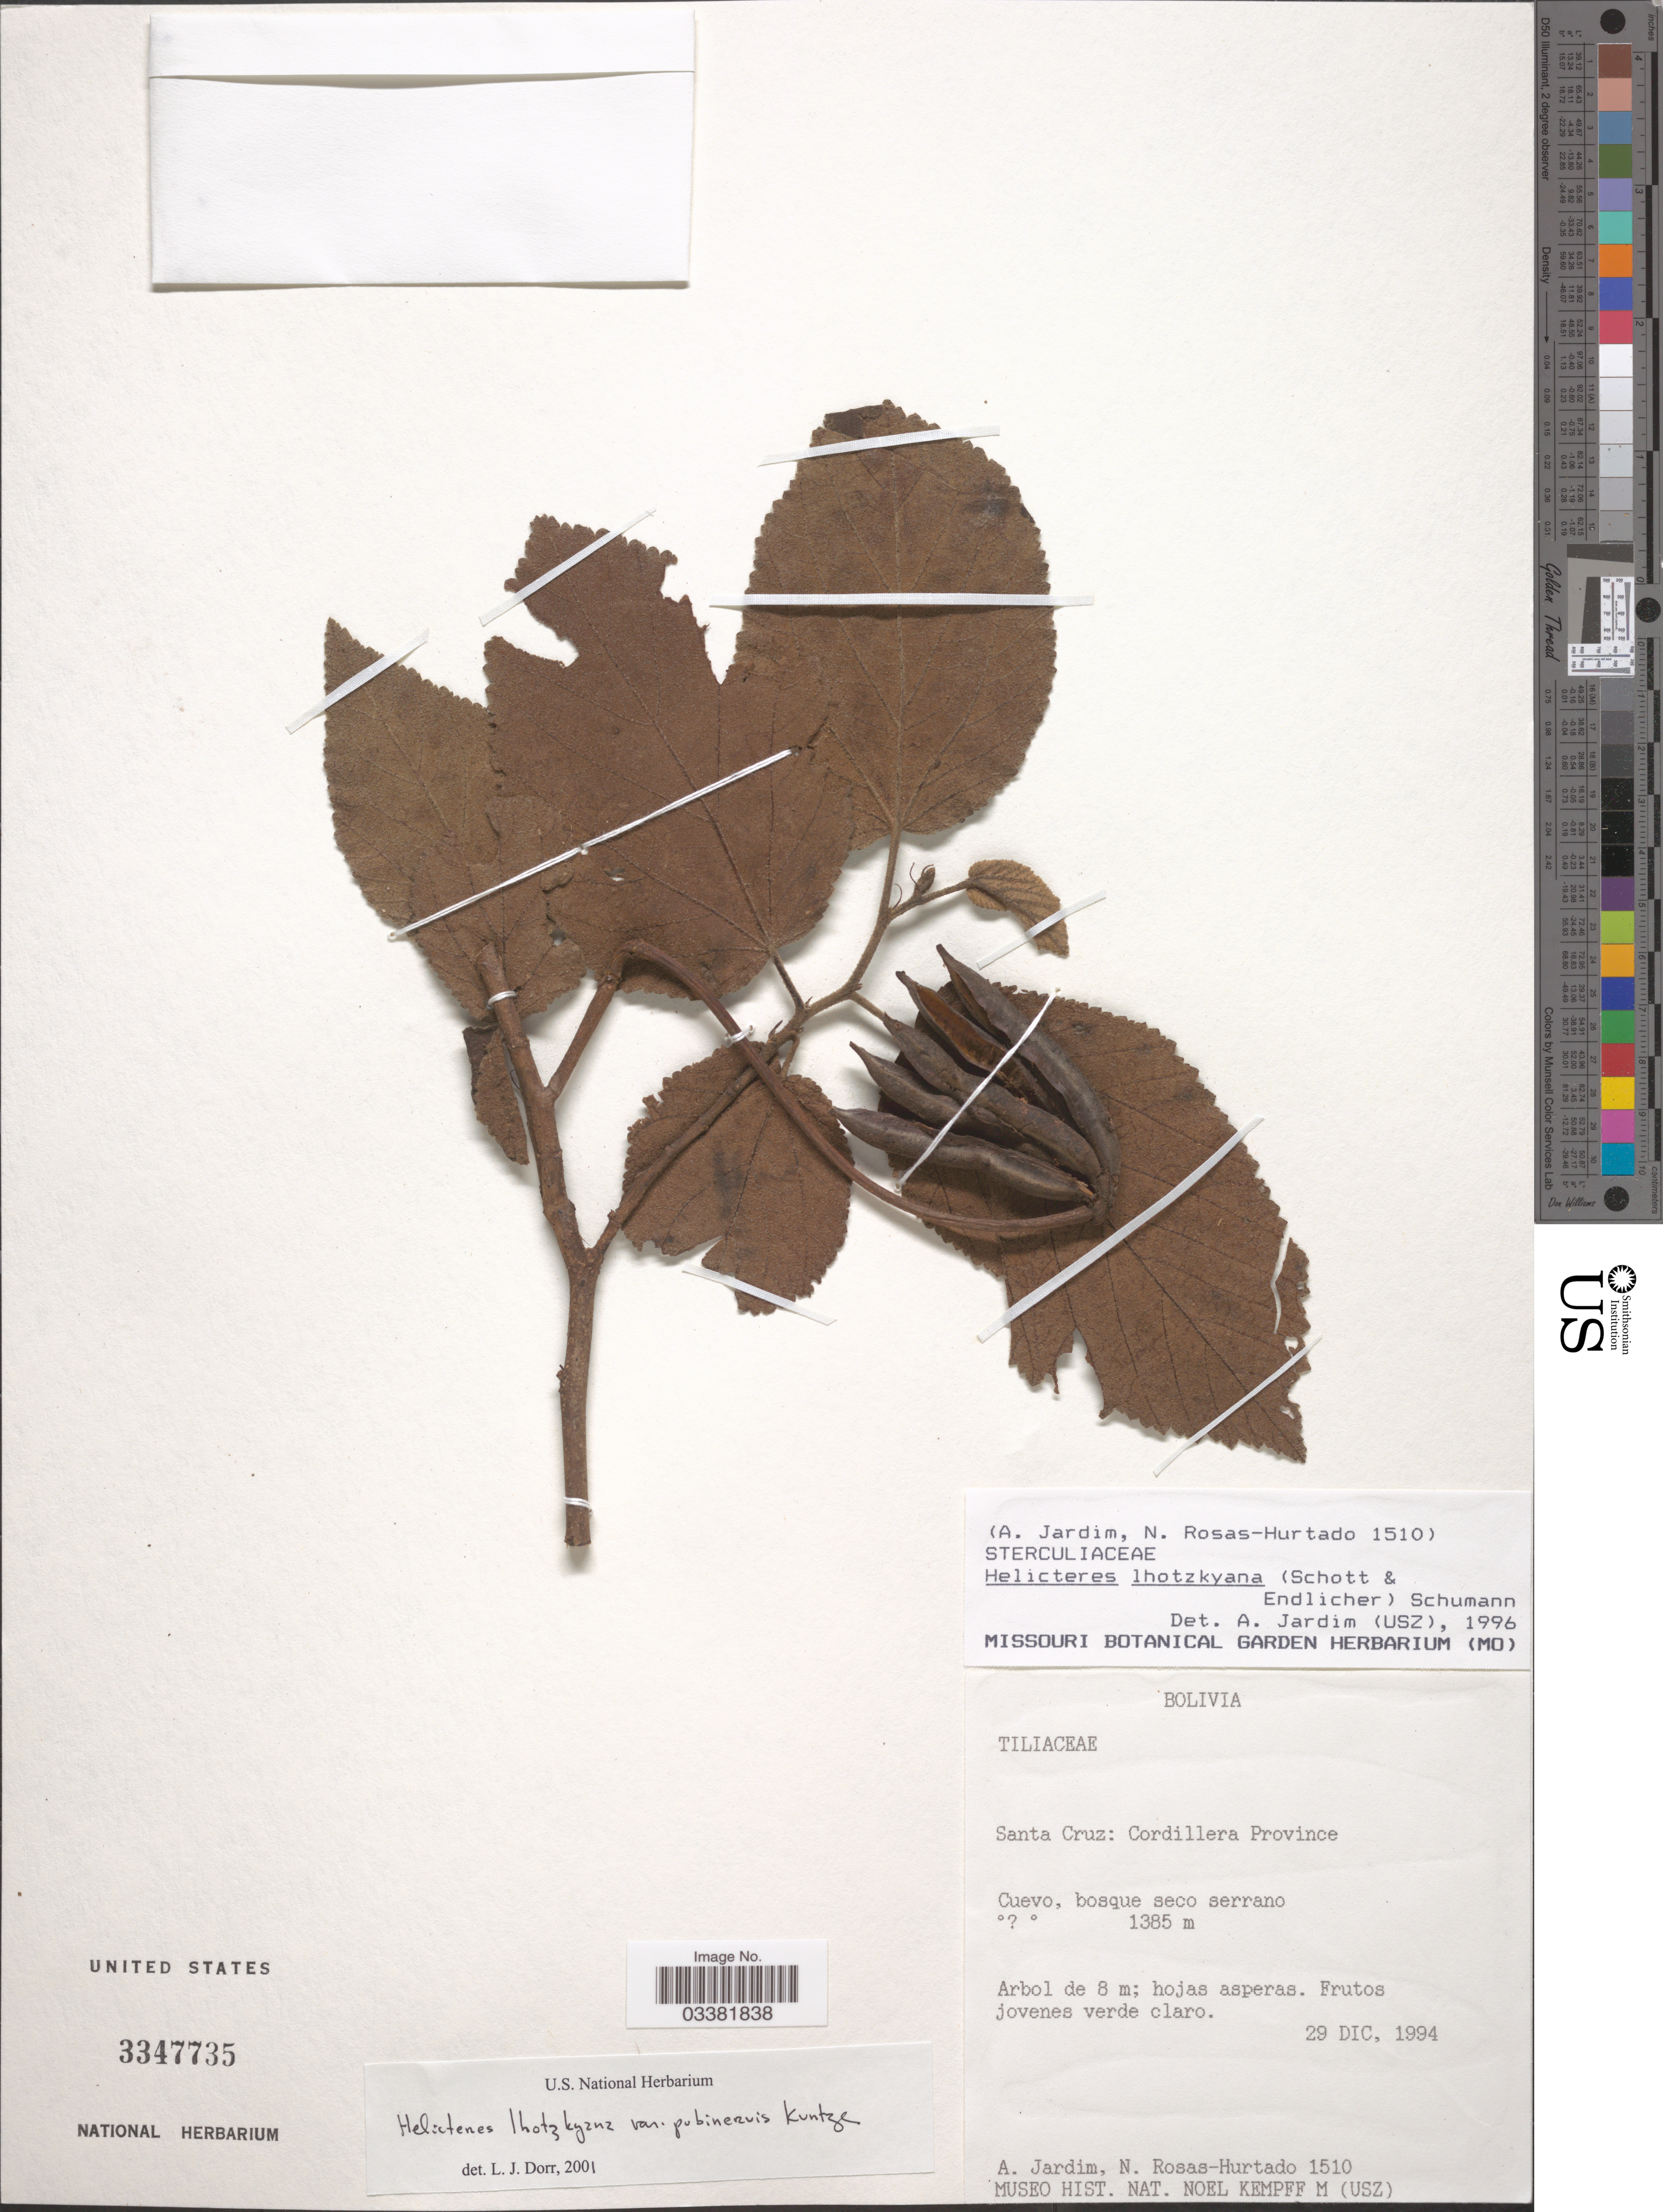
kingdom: Plantae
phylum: Tracheophyta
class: Magnoliopsida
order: Malvales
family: Malvaceae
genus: Helicteres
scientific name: Helicteres lhotzkyana var. pubinervis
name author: Kuntze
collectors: A. Jardim & N. Rosas-Hurtado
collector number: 1510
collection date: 1994-12-29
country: Bolivia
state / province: Santa Cruz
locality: Cordillera Province. Cuevo, bosque seco serrano.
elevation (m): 1385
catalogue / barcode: US 3347735